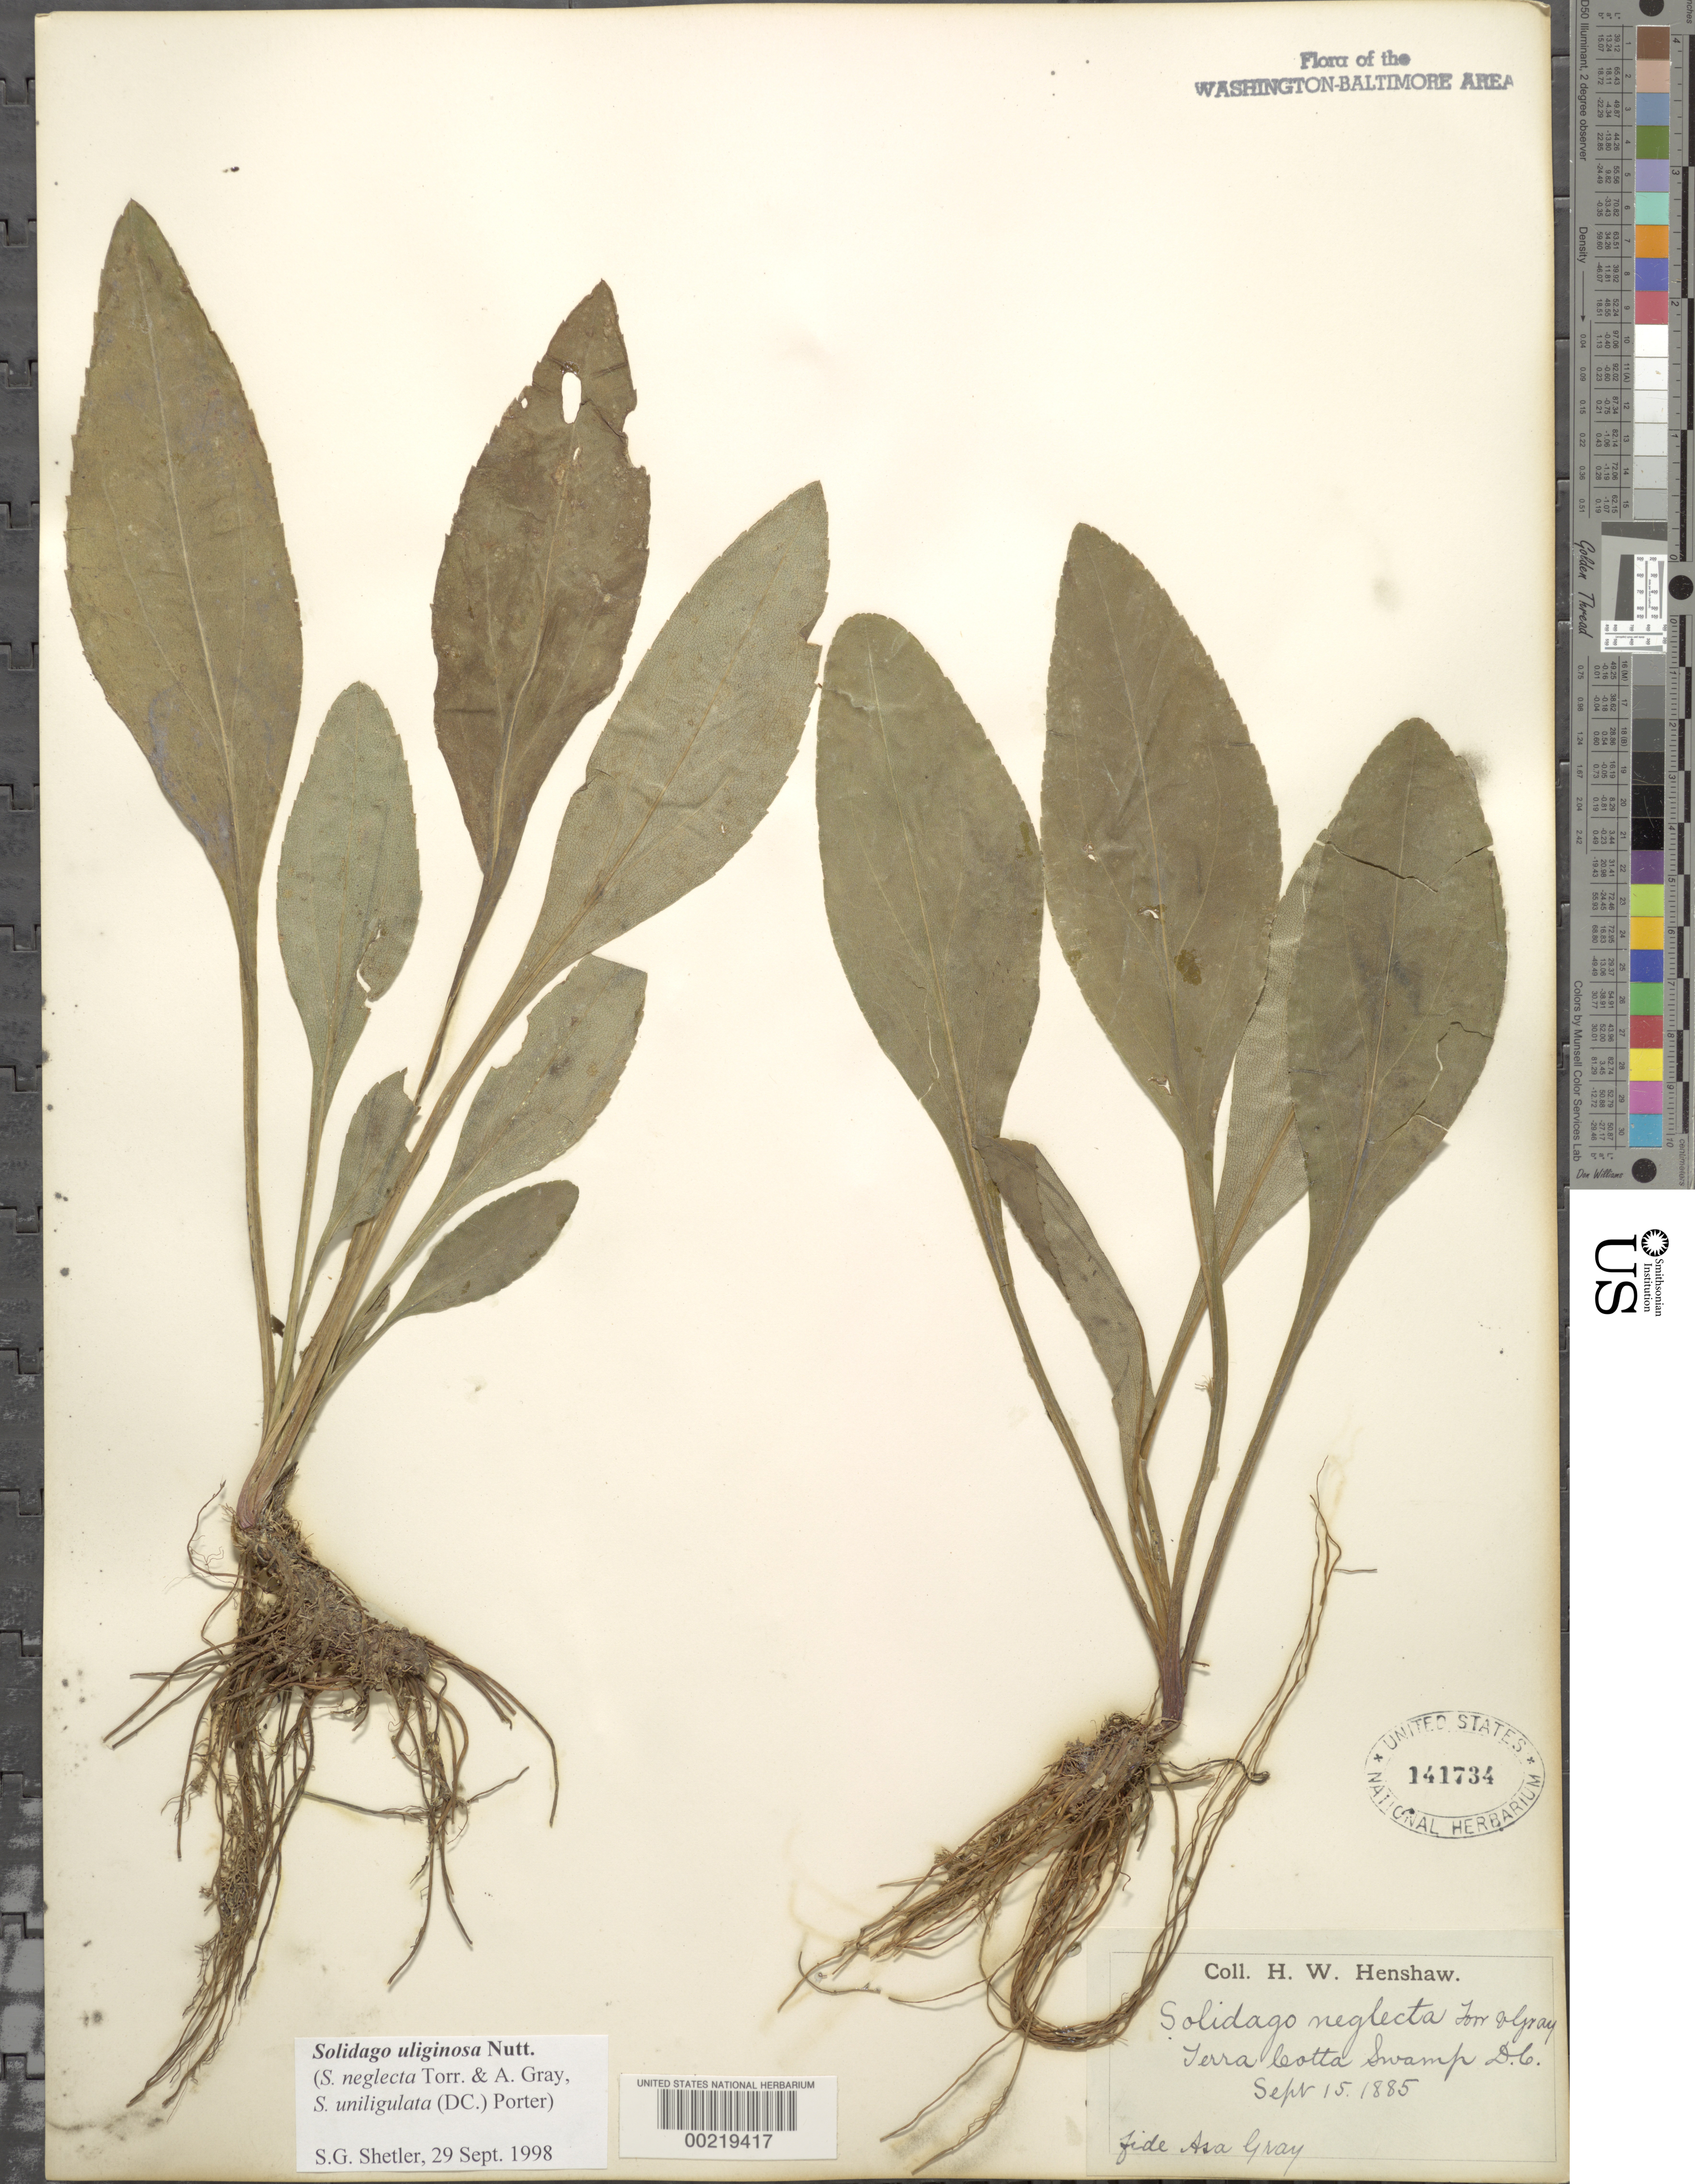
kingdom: Plantae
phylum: Tracheophyta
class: Magnoliopsida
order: Asterales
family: Asteraceae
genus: Solidago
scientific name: Solidago uliginosa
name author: Nutt.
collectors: H. Henshaw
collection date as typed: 15 Sep 1885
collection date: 1885-09-15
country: United States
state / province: District of Columbia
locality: Terra Cotta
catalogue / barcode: US 141734